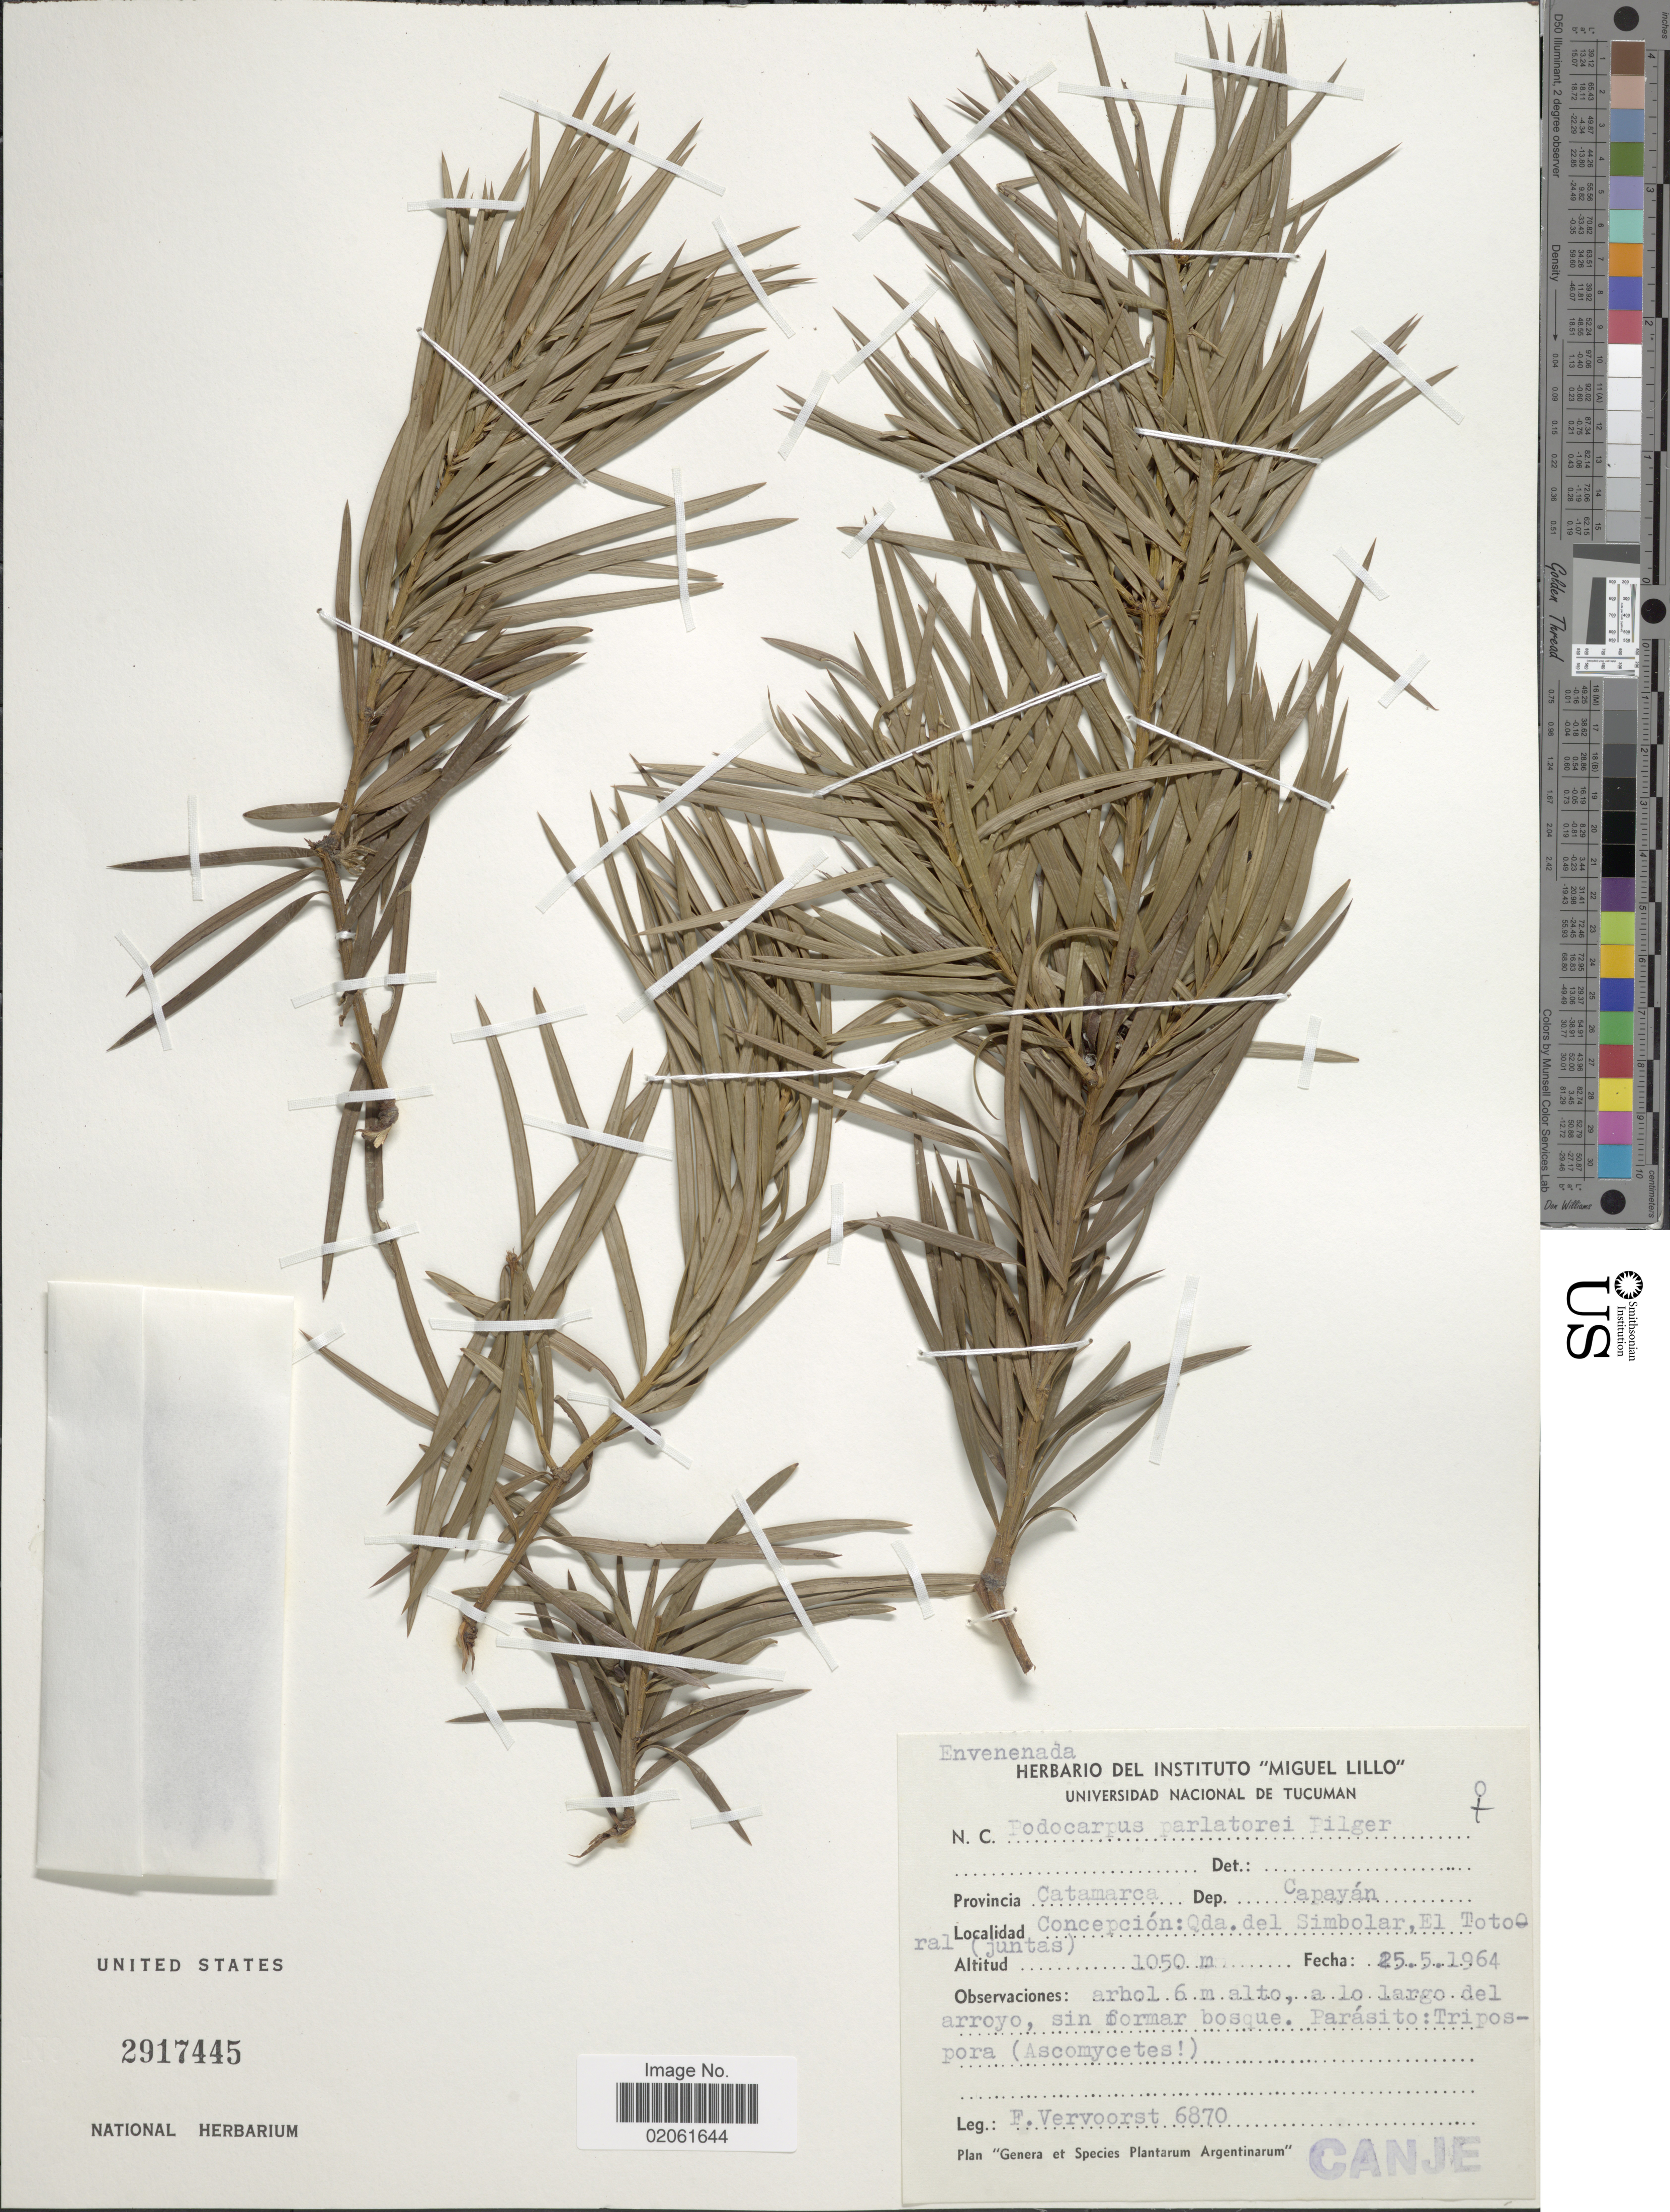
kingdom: Plantae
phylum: Tracheophyta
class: Pinopsida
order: Pinales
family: Podocarpaceae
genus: Podocarpus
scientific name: Podocarpus parlatorei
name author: Pilg.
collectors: F. Vervoorst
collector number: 6870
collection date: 1964-05-25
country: Argentina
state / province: Catamarca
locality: Dep. Capayan, Concepcion: Qda del Simbolar, El Totoral (juntas)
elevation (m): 1050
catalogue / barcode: US 2917445